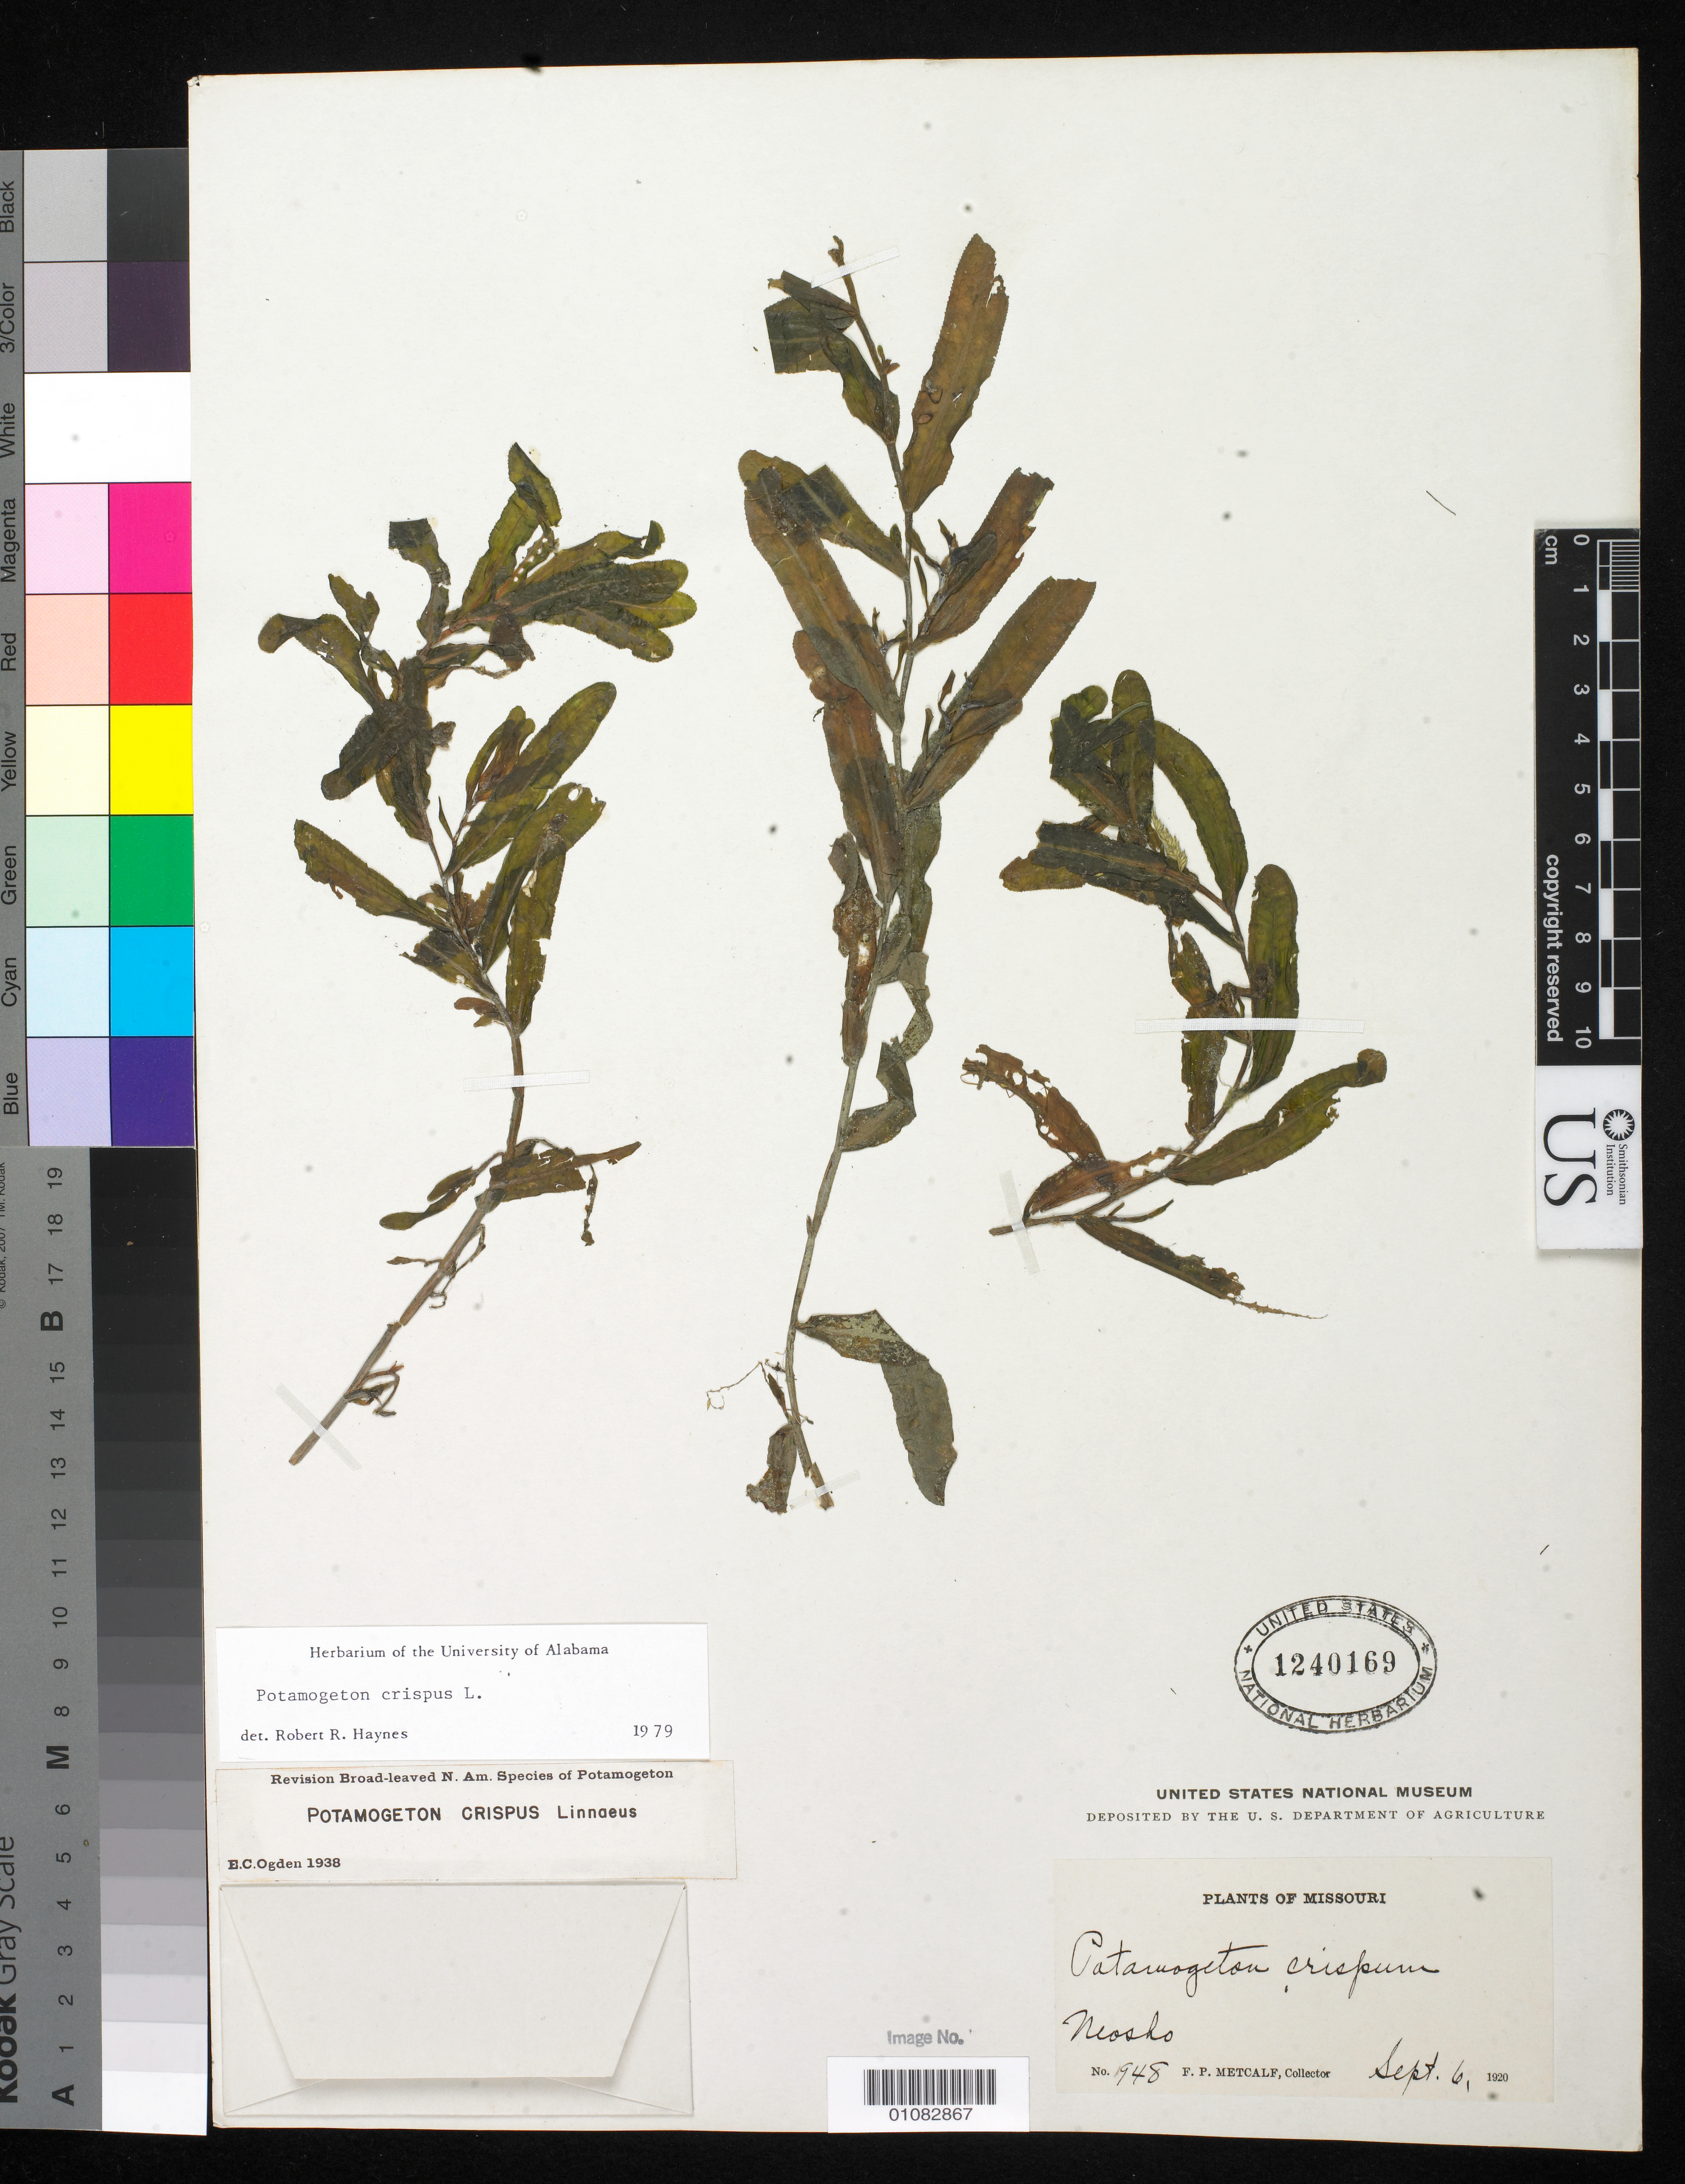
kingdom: Plantae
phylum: Tracheophyta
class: Liliopsida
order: Alismatales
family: Potamogetonaceae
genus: Potamogeton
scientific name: Potamogeton crispus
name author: L.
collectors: F. P. Metcalf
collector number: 948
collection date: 1920-09-06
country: United States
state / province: Missouri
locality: Neosho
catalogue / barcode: US 1240169